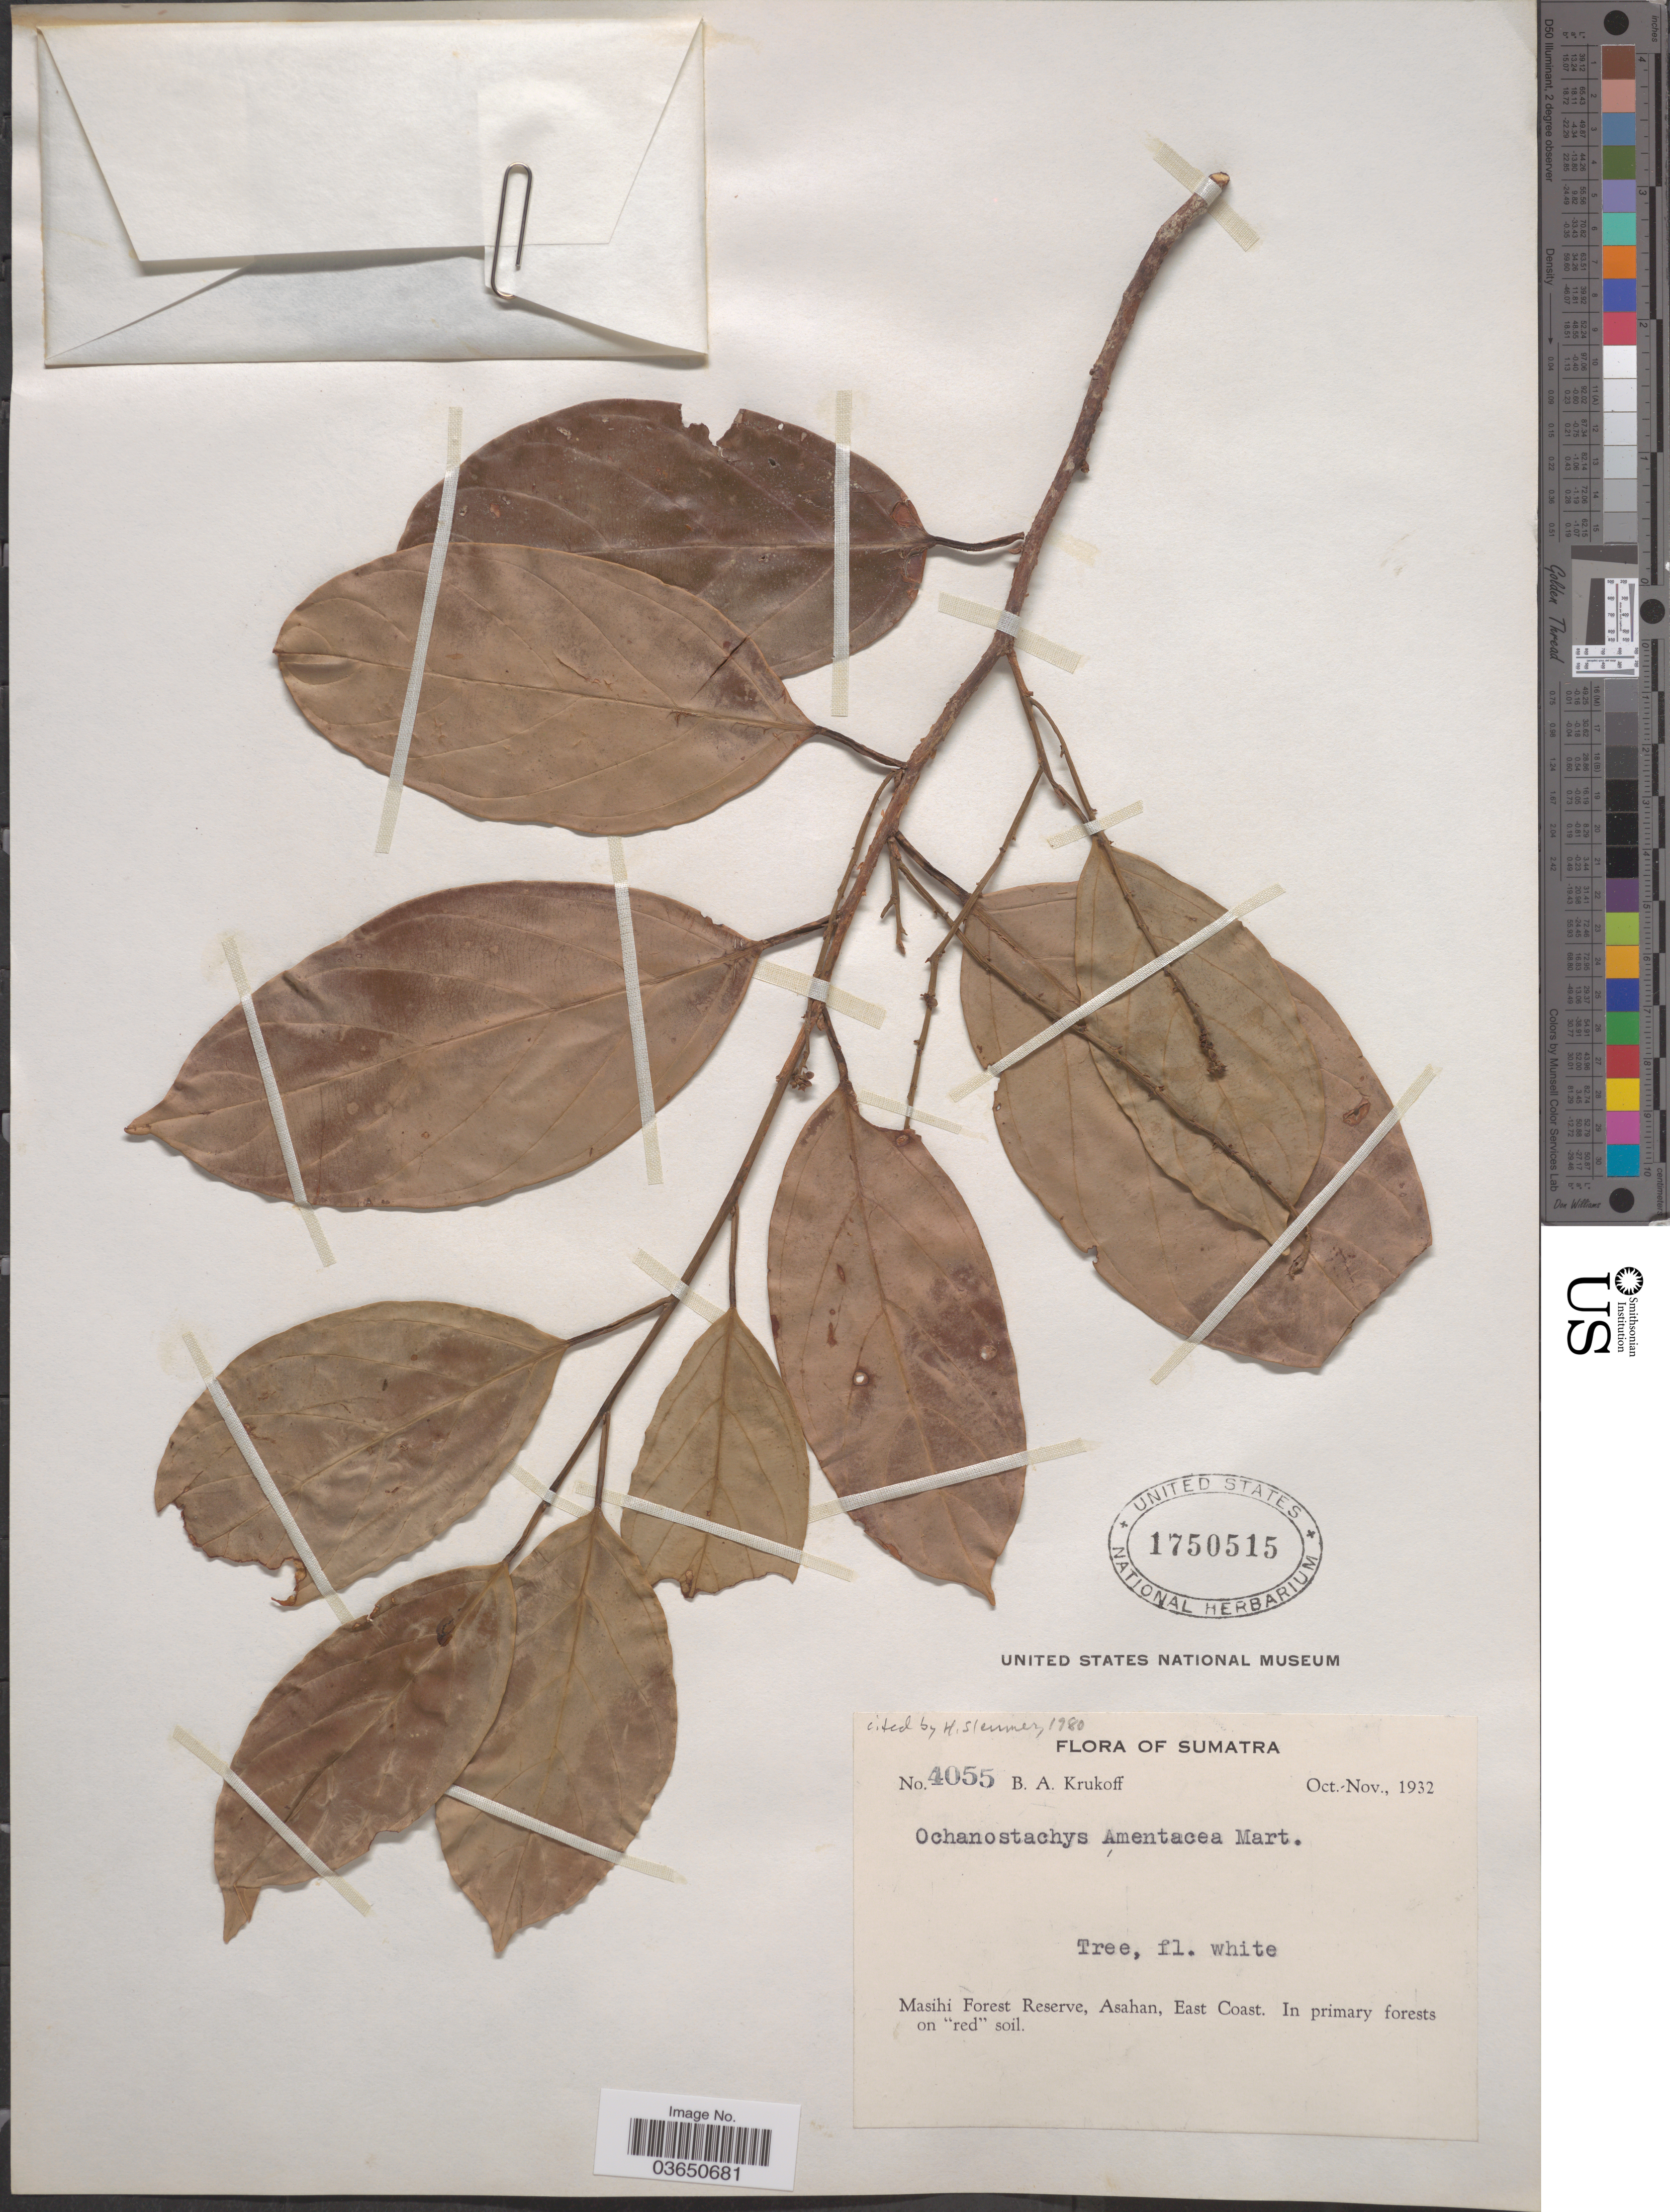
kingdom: Plantae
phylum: Tracheophyta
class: Magnoliopsida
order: Santalales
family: Coulaceae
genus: Ochanostachys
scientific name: Ochanostachys amentacea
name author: Mast.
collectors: B. A. Krukoff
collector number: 4055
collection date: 1932-10/1932-11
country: Indonesia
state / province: Sumatra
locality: Masihi Forest Reserve, Asahan, East Coast.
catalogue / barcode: US 1750515